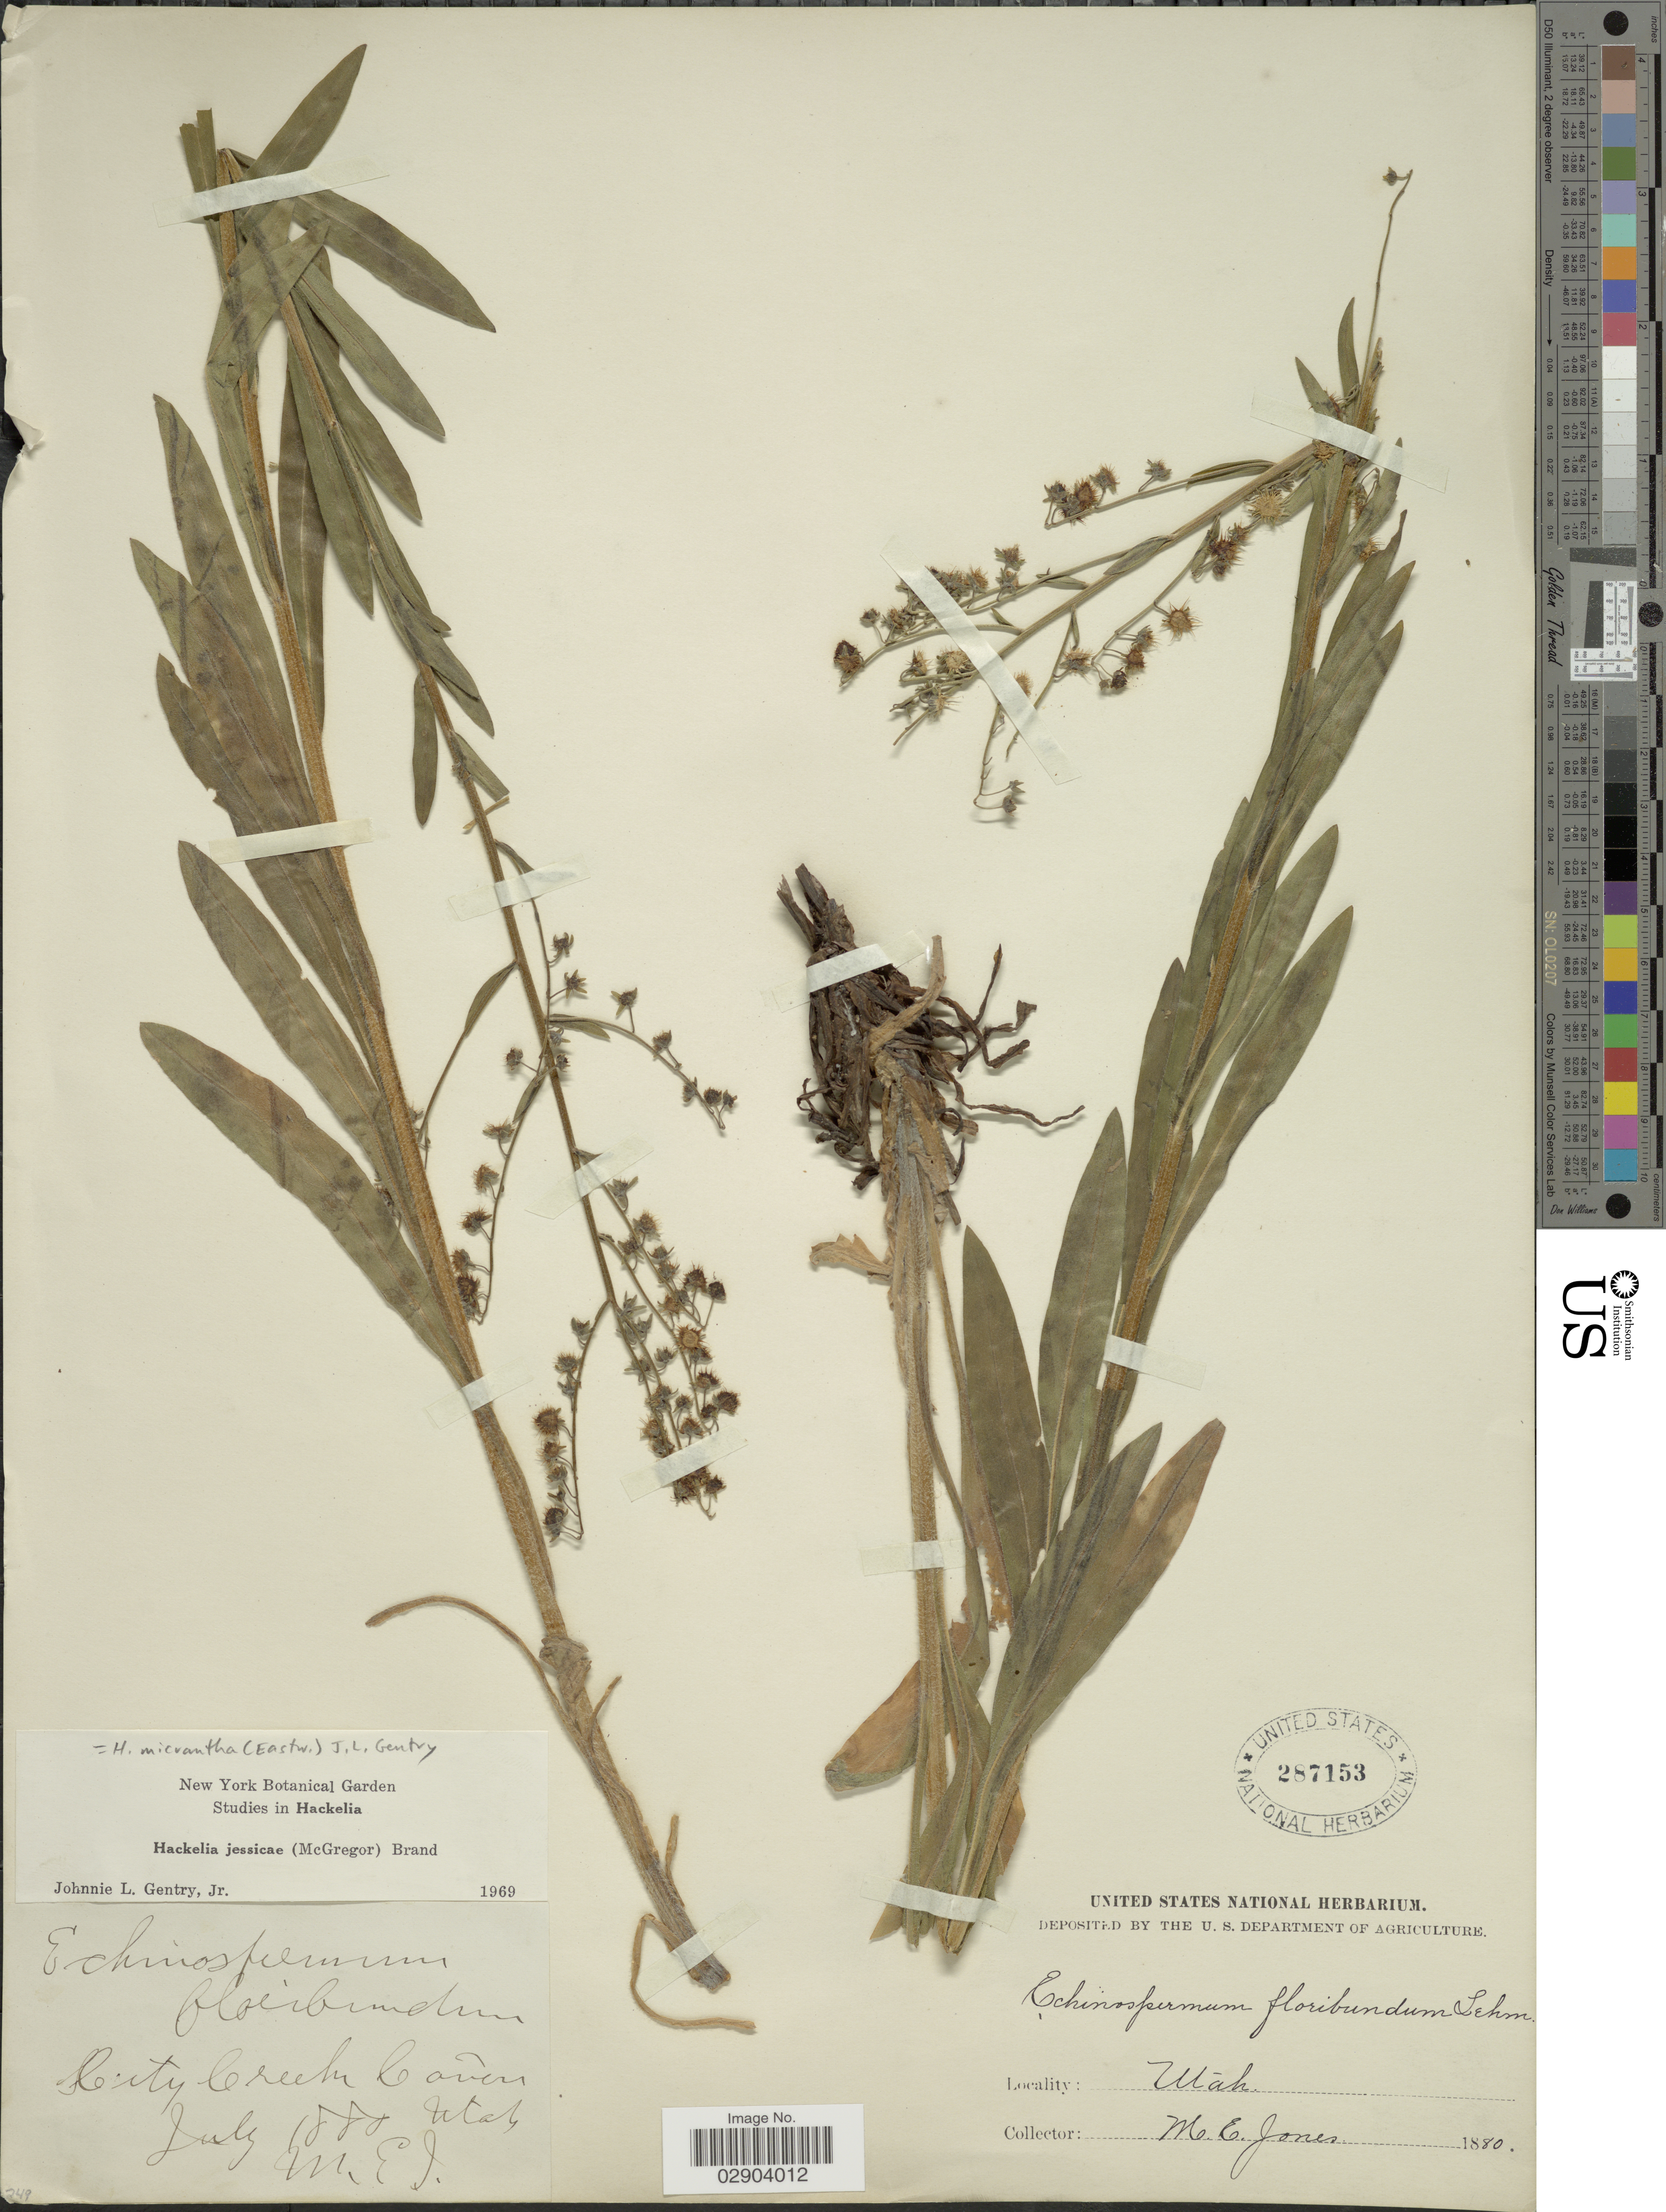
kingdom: Plantae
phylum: Tracheophyta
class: Magnoliopsida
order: Boraginales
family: Boraginaceae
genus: Hackelia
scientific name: Hackelia micrantha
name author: (Eastw.) J.L. Gentry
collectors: M. E. Jones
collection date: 1880-07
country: United States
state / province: Utah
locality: City Creek Cañon.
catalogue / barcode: US 287153